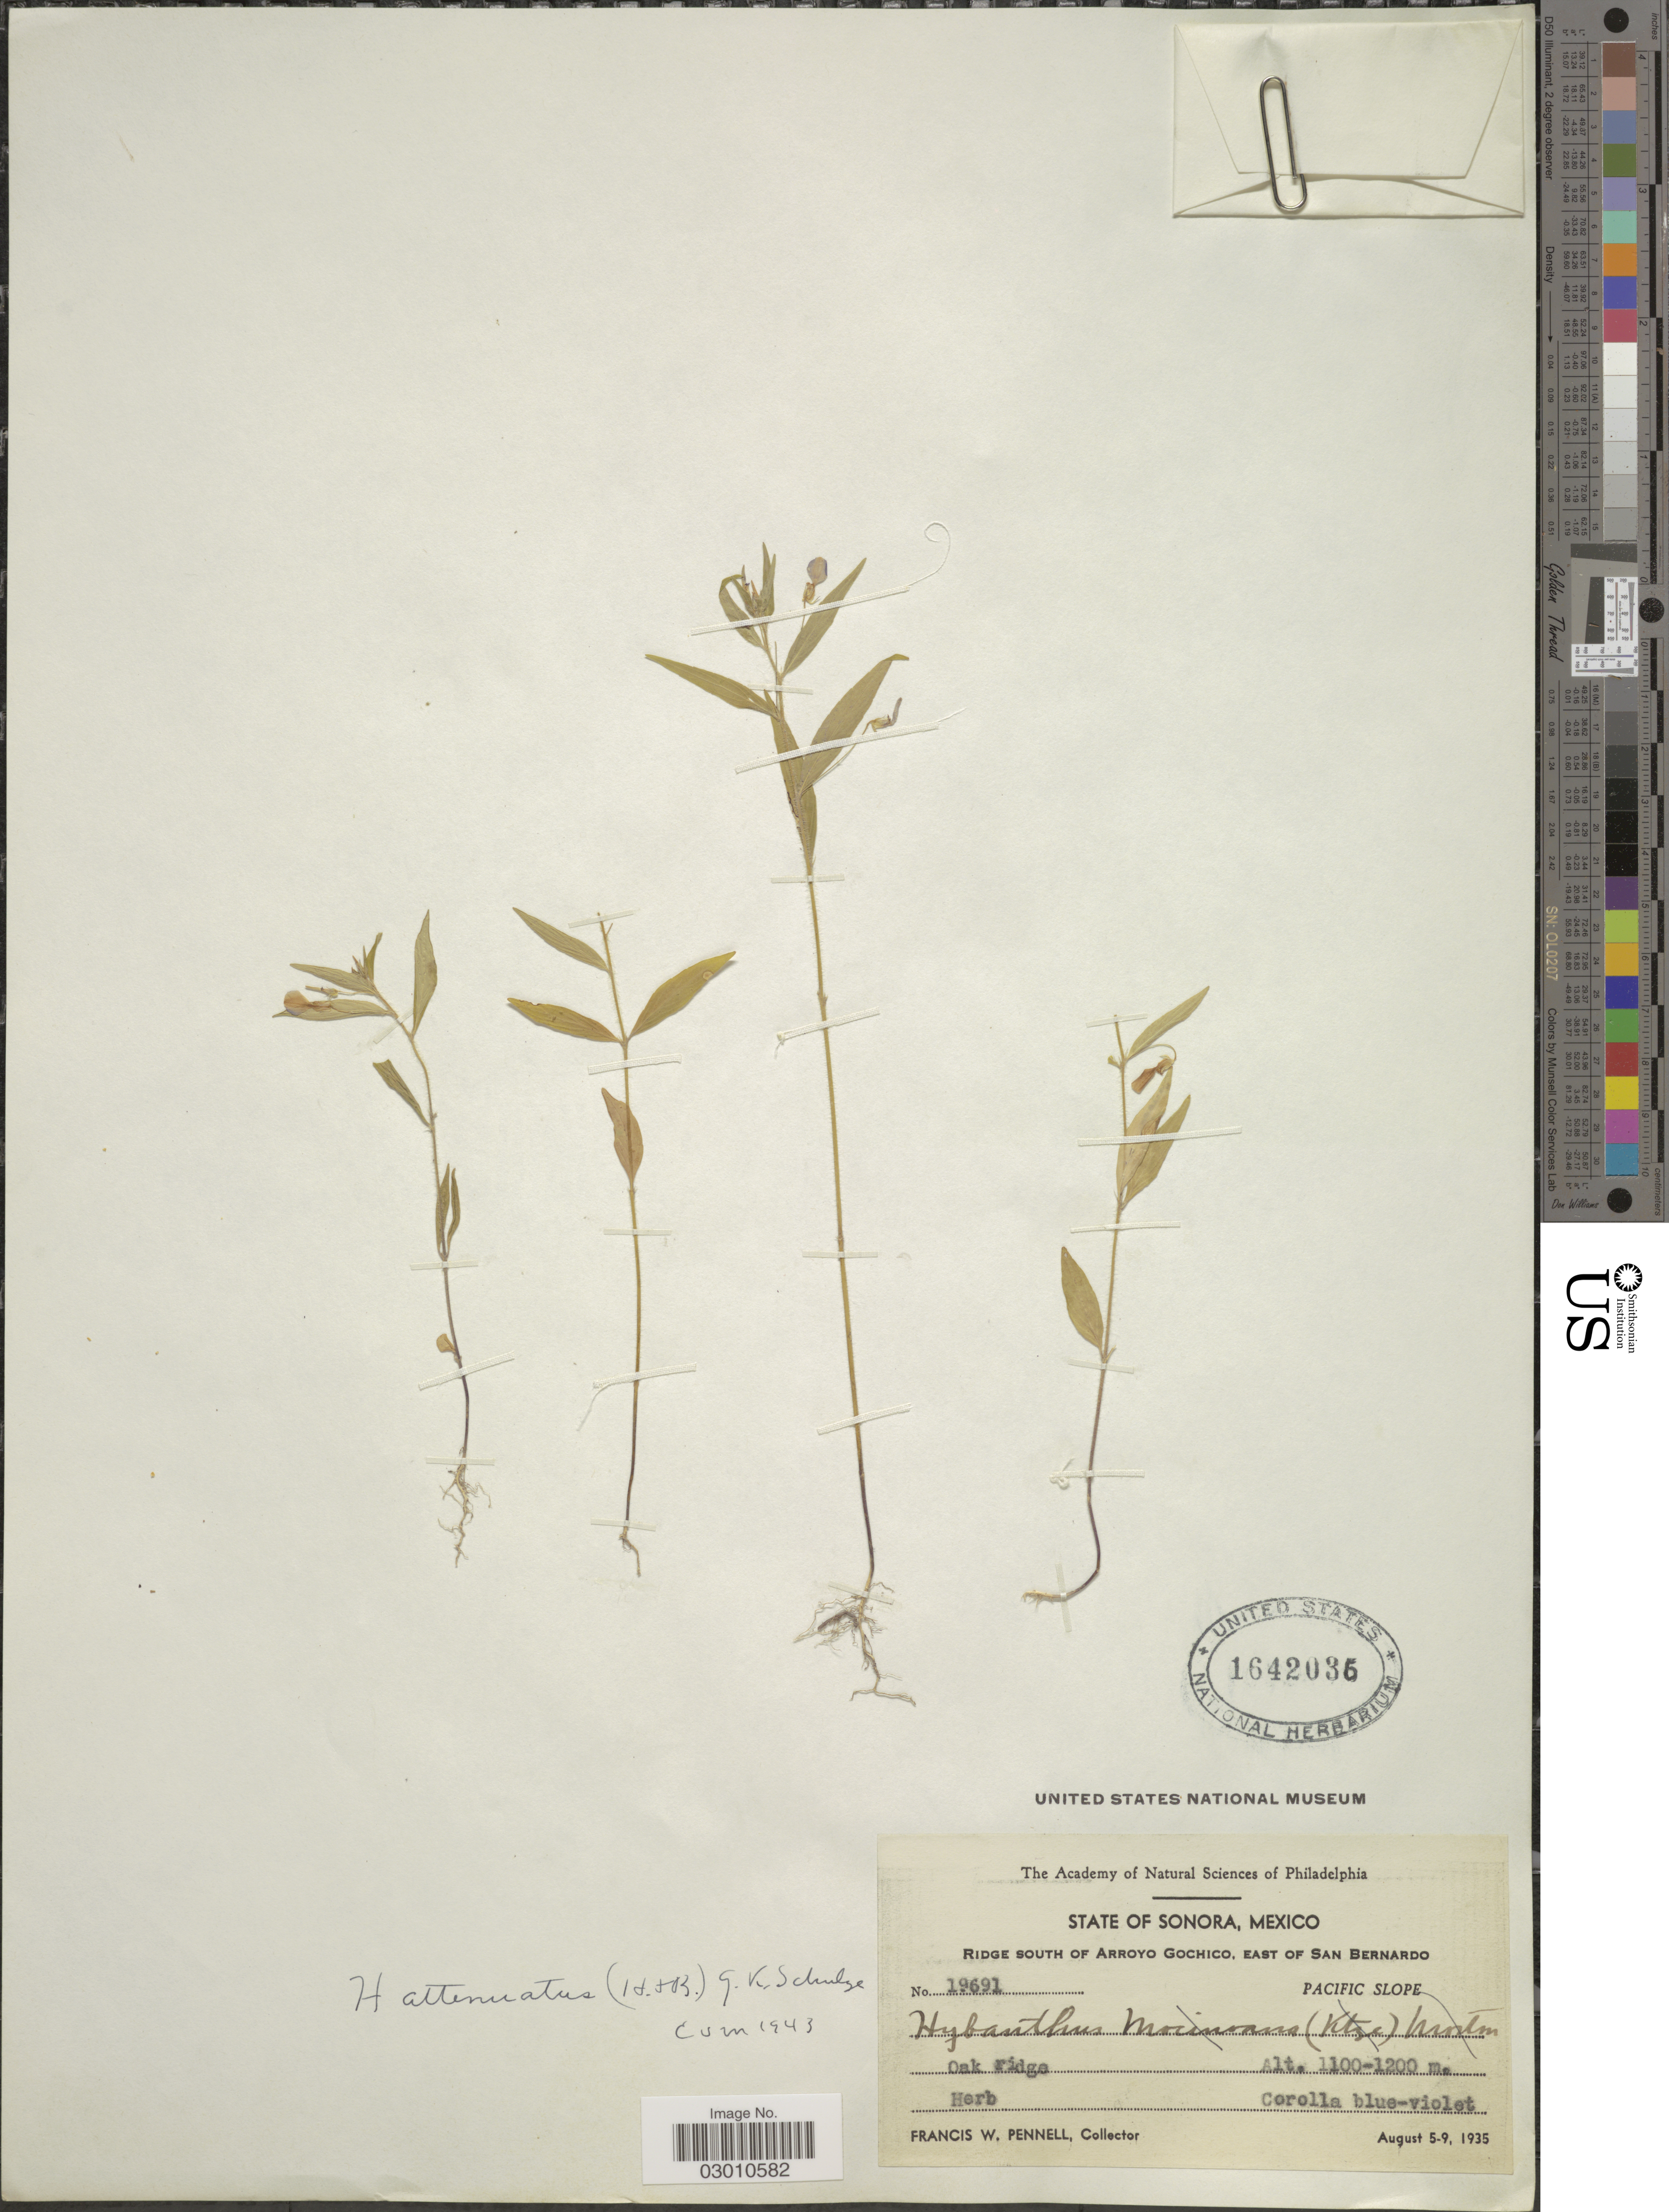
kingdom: Plantae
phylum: Tracheophyta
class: Magnoliopsida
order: Malpighiales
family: Violaceae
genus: Pombalia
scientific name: Pombalia attenuata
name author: (Humb. & Bonpl. ex Willd.) Paula-Souza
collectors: F. W. Pennell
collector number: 19691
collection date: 1935-08-05/1935-08-09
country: Mexico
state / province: Sonora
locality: Ridge south of Arroyo Gochico, east of San Bernardo. Pacific slope. Oak ridge.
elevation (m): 1100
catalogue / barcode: US 1642035